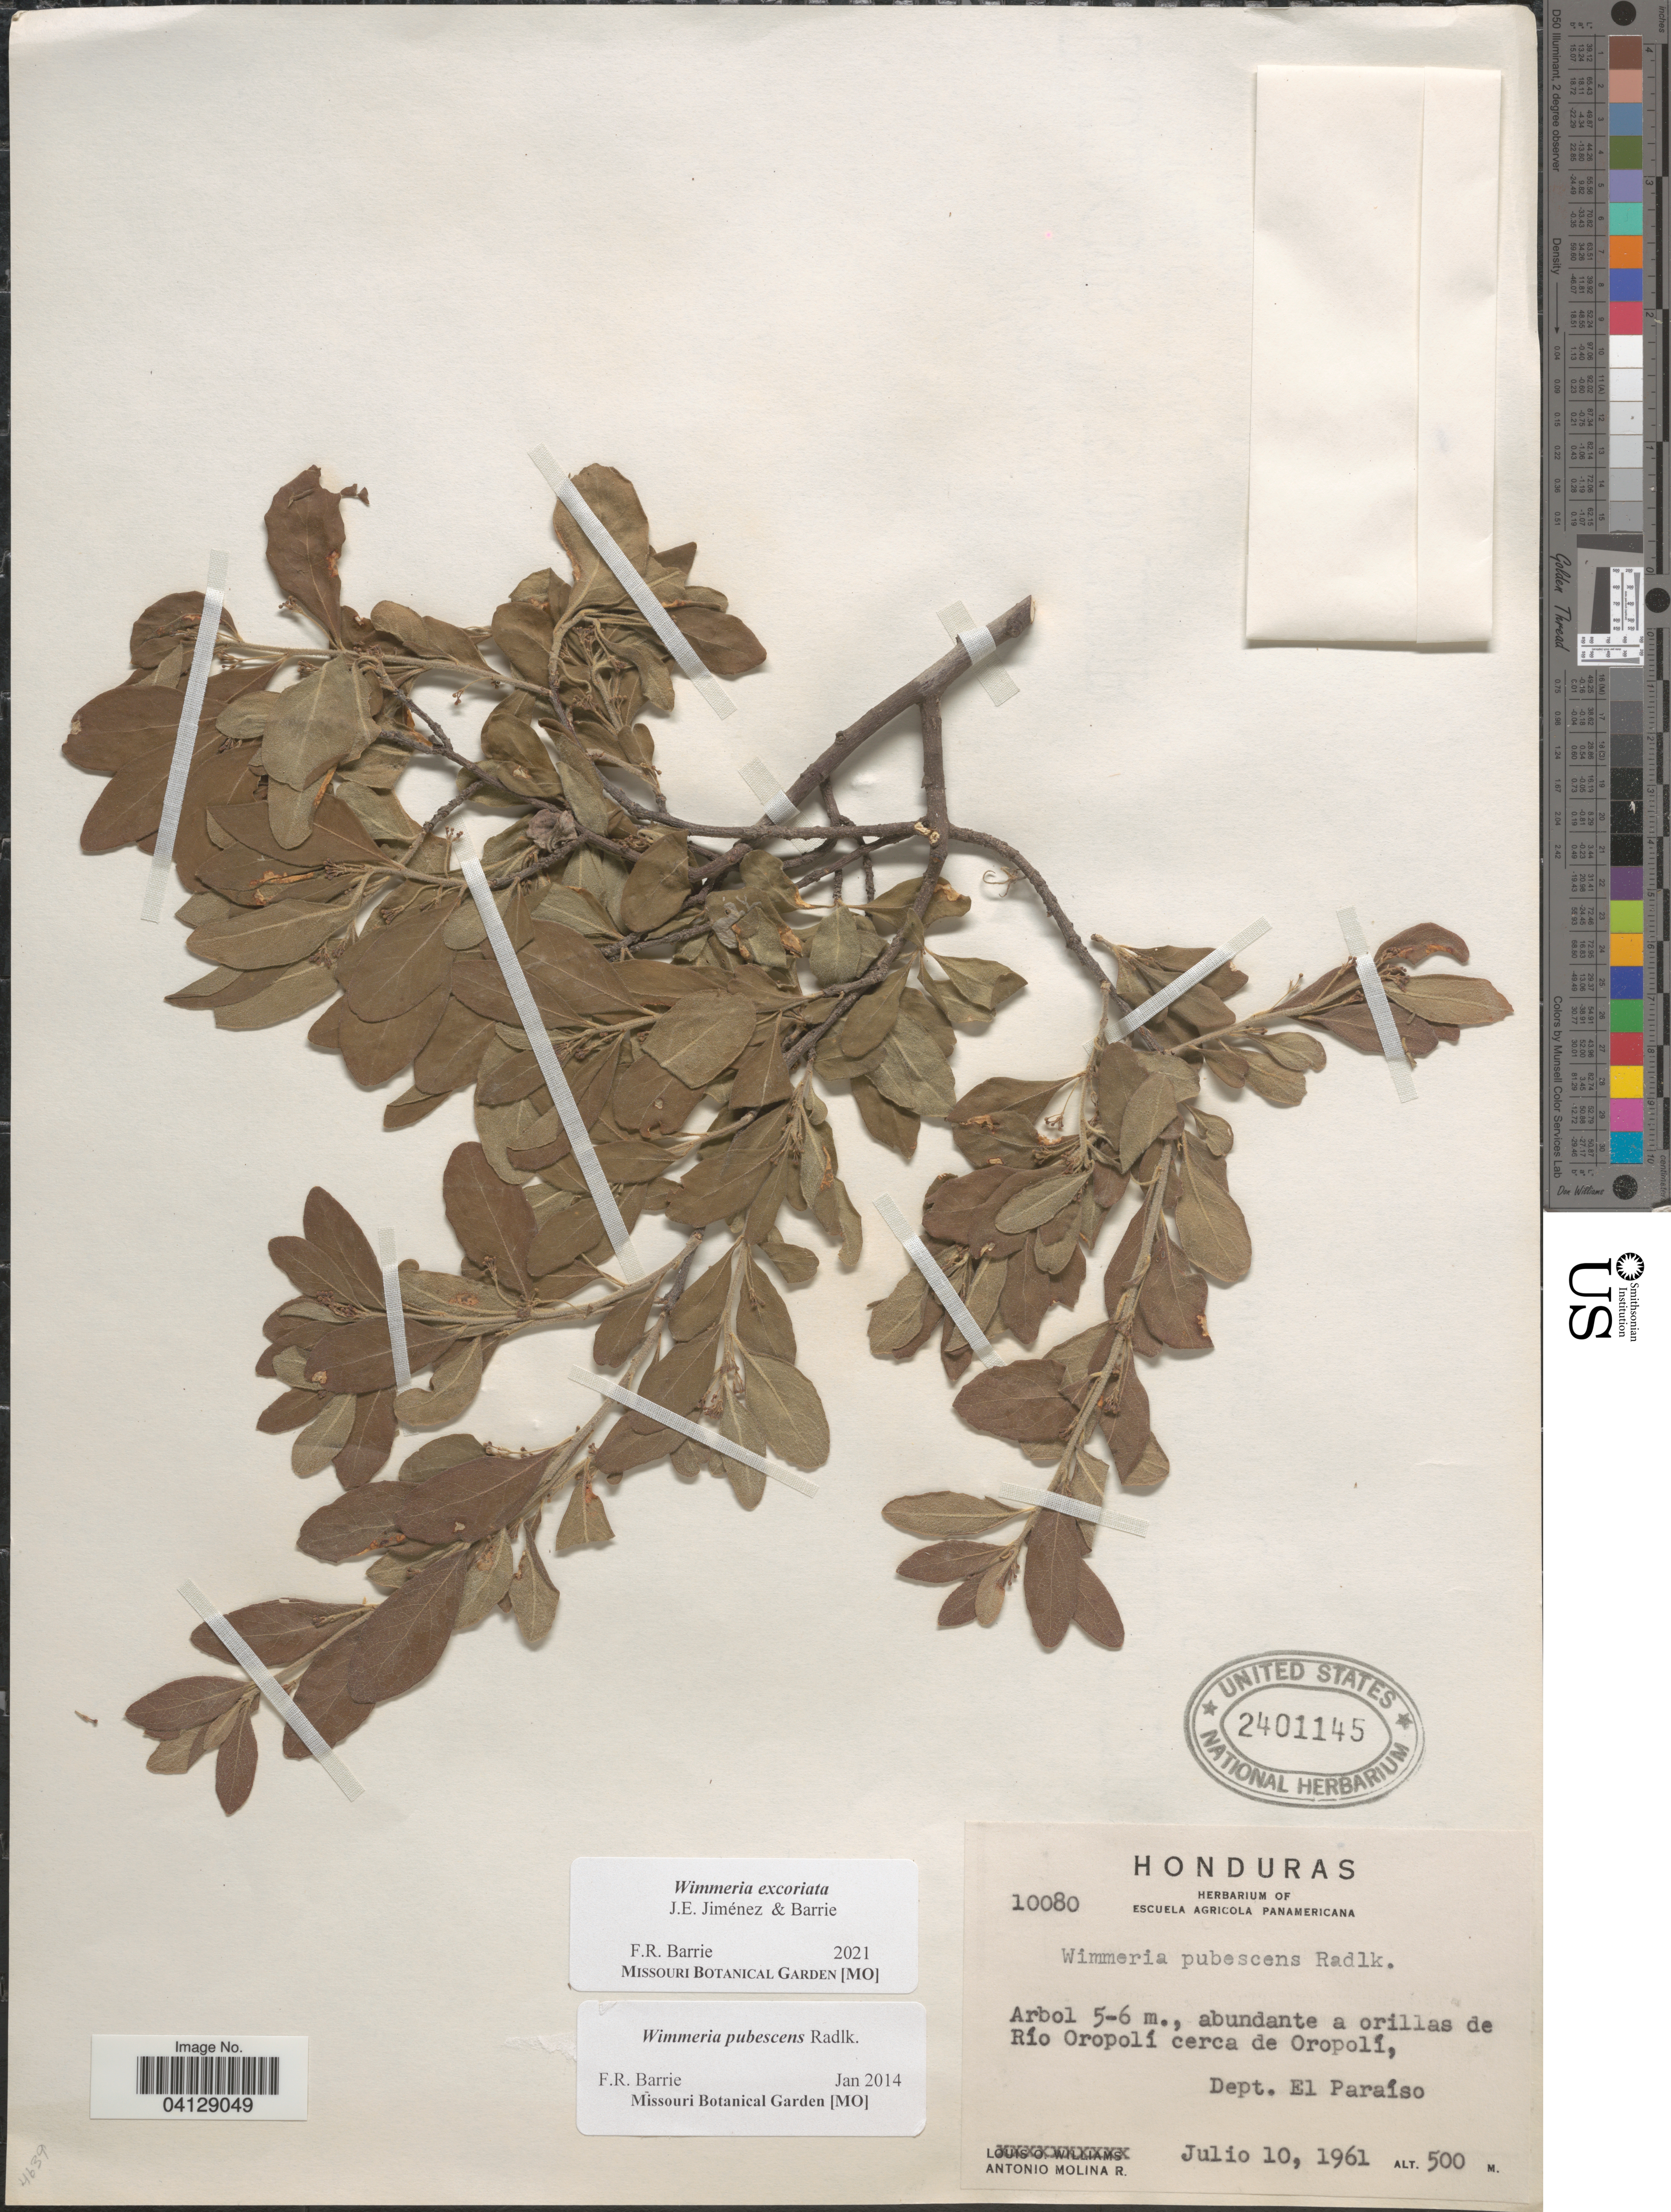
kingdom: Plantae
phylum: Tracheophyta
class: Magnoliopsida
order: Celastrales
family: Celastraceae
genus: Wimmeria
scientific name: Wimmeria excoriata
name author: J.E. Jiménez & Barrie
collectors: A. Molina R.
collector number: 10080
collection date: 1961-07-10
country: Honduras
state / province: El Paraiso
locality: Abundante a orillas de Río Oropolí cerca de Oropoli, Dept. El Paraíso.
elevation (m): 500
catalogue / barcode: US 2401145